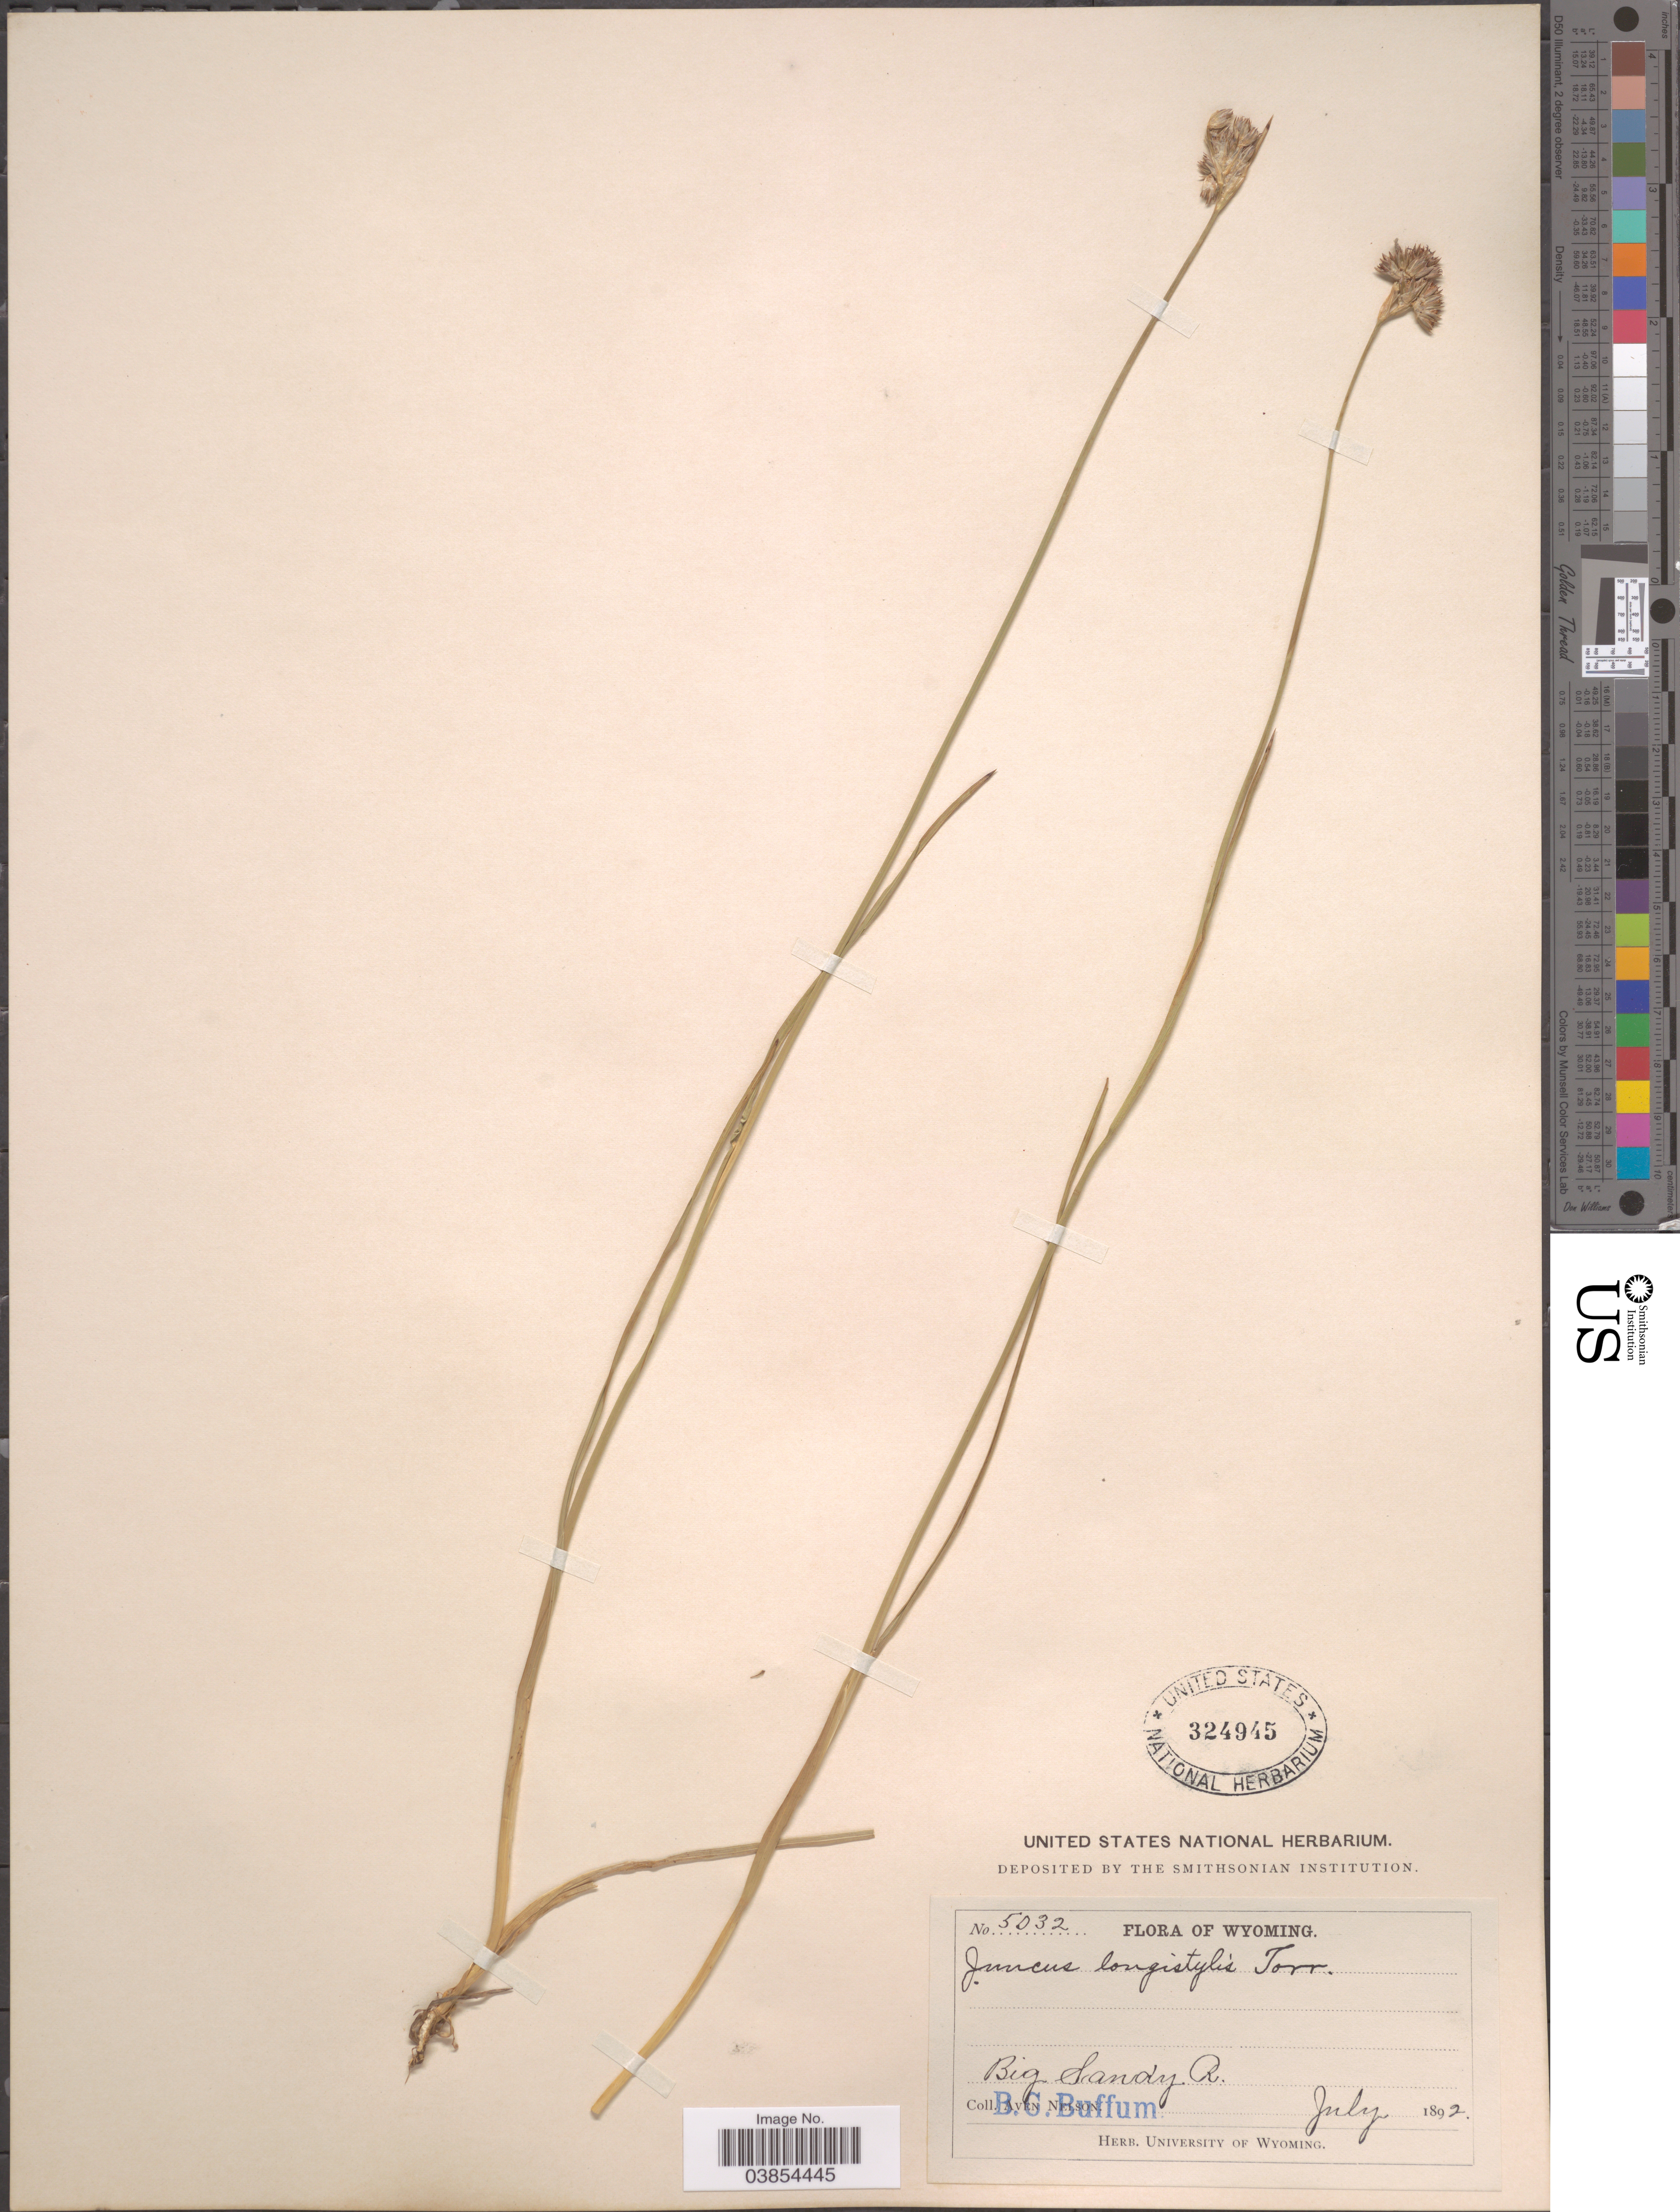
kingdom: Plantae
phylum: Tracheophyta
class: Liliopsida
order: Poales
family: Juncaceae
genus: Juncus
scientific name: Juncus longistylis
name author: Torr.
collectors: B. Buffum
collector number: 5032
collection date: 1892-07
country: United States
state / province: Wyoming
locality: Big Sandy R.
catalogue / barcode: US 324945